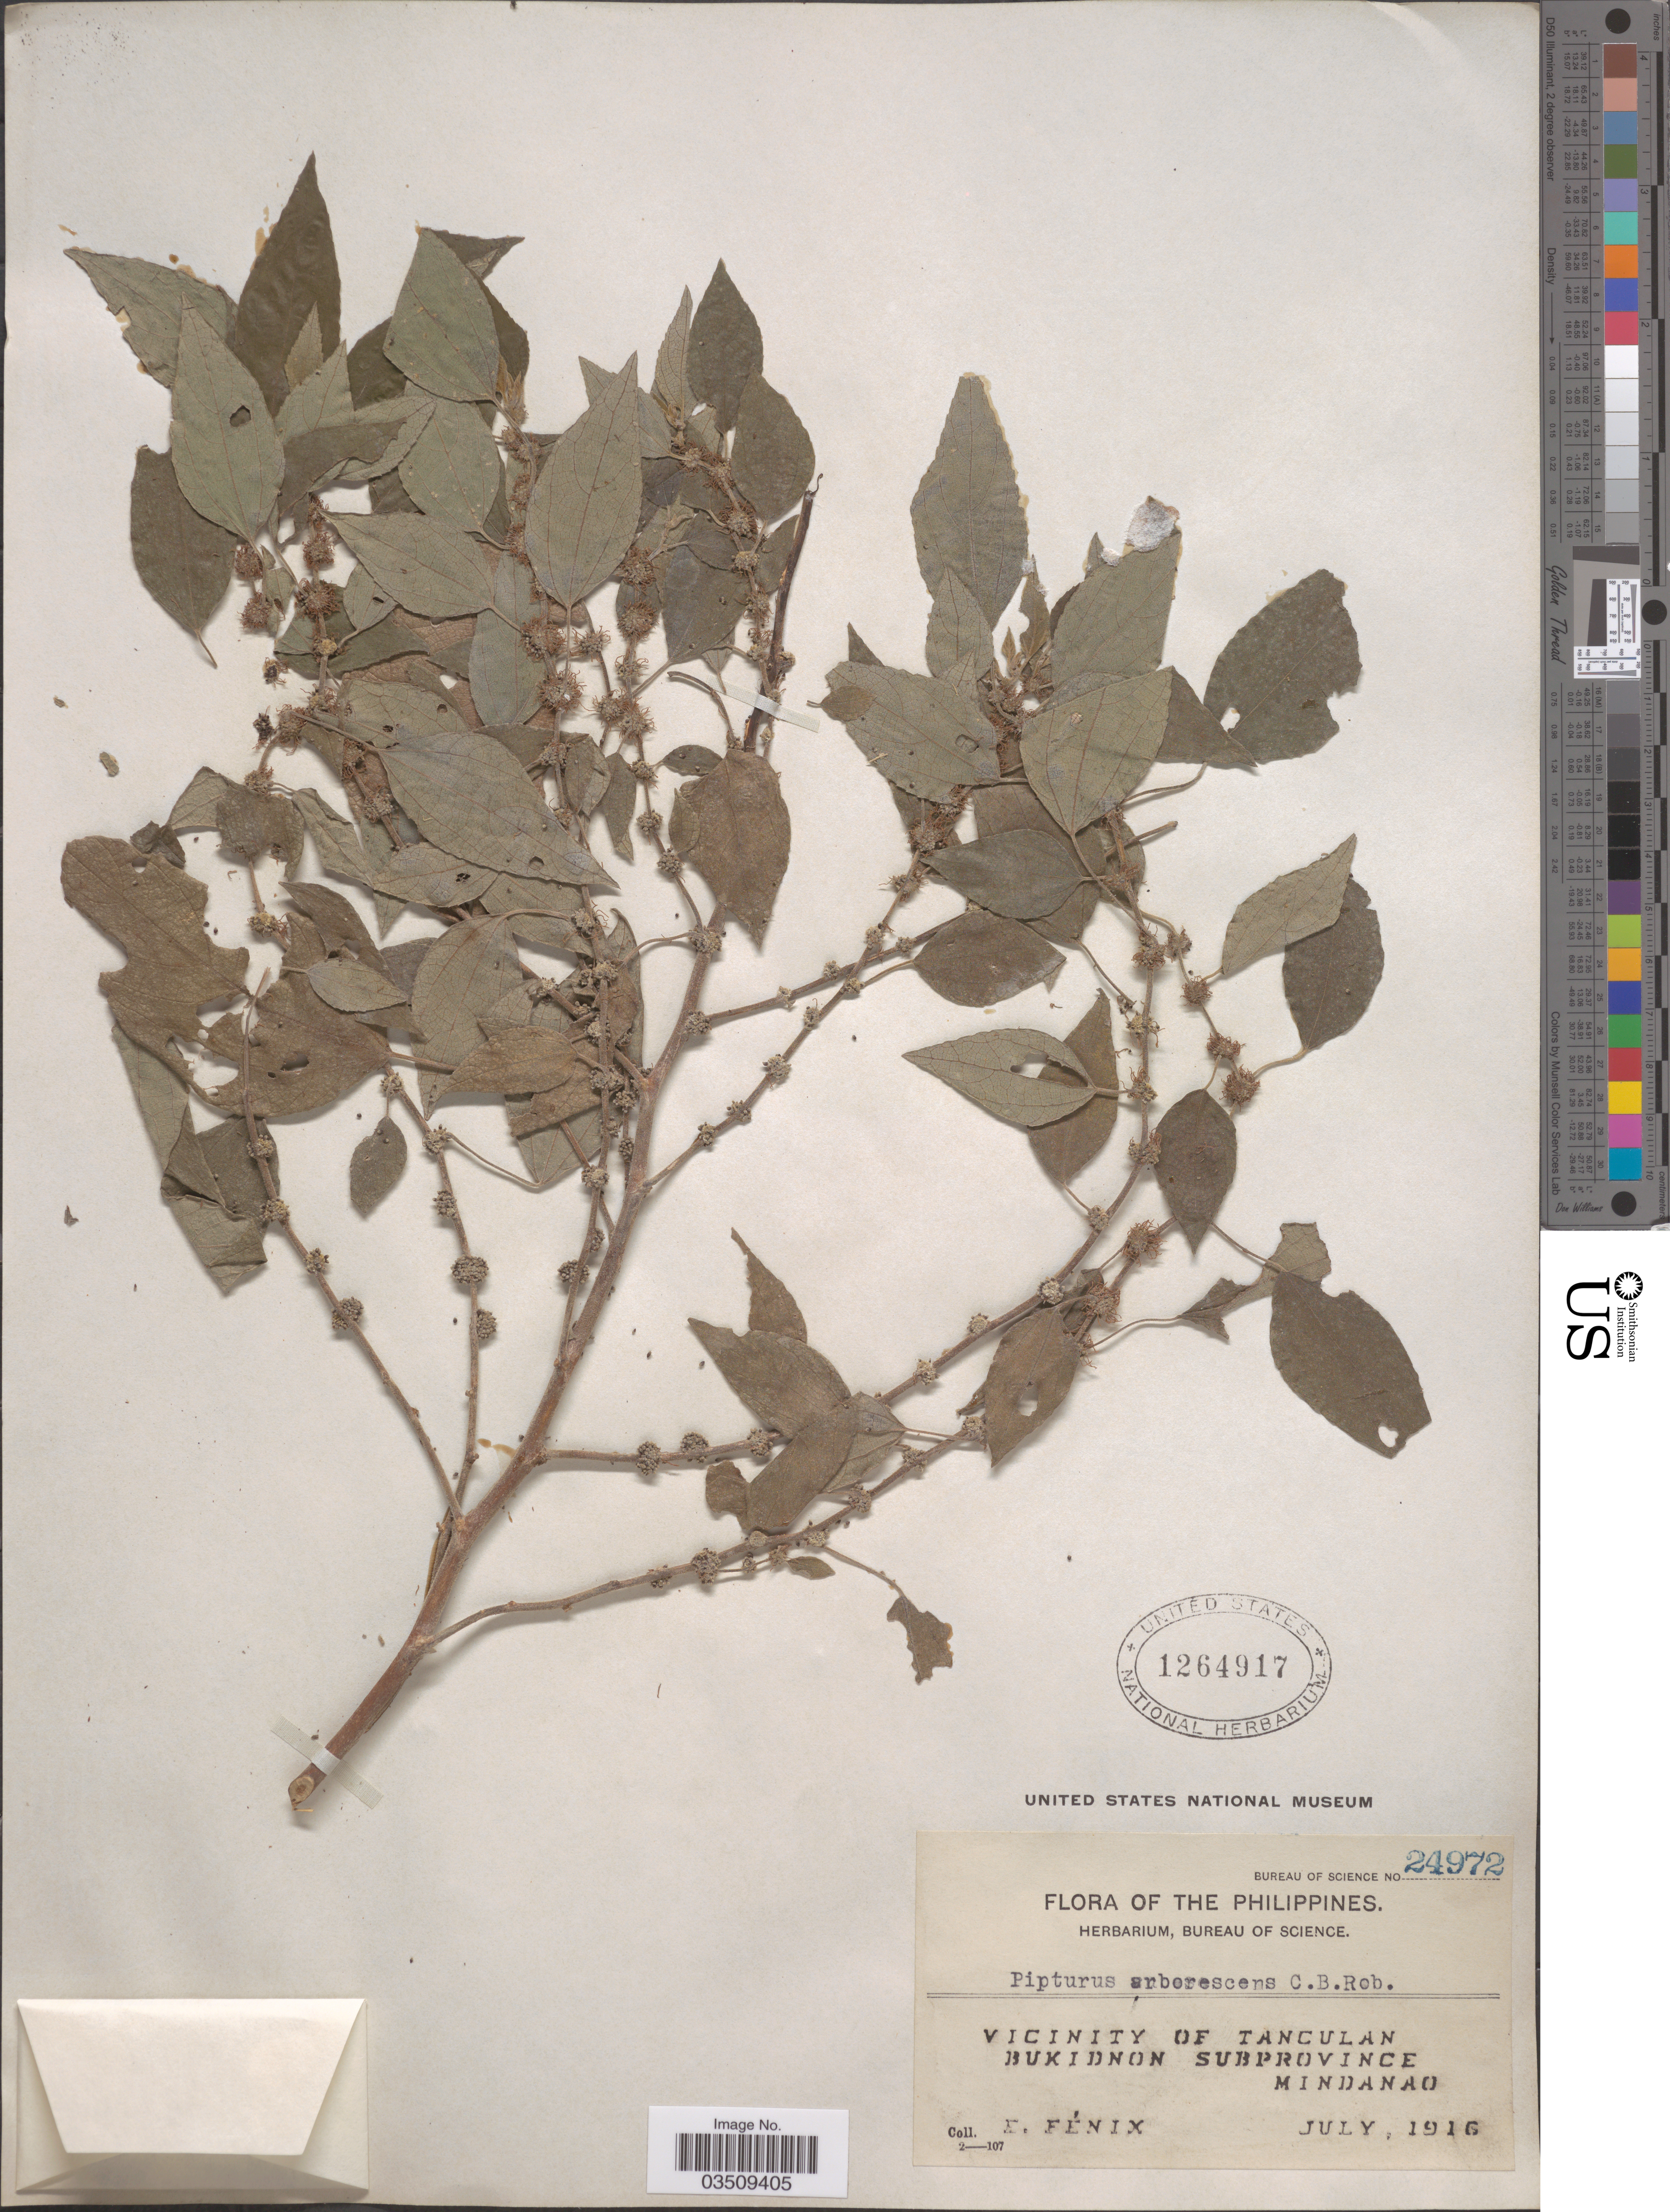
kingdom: Plantae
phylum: Tracheophyta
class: Magnoliopsida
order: Rosales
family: Urticaceae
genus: Pipturus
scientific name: Pipturus arborescens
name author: (Link) C.B. Rob.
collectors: E. Fénix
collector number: Bureau of Science 24972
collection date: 1916-07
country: Philippines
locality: Vicinity of Tanculan. Bukidnon Subprovince. Mindanao.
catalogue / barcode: US 1264917